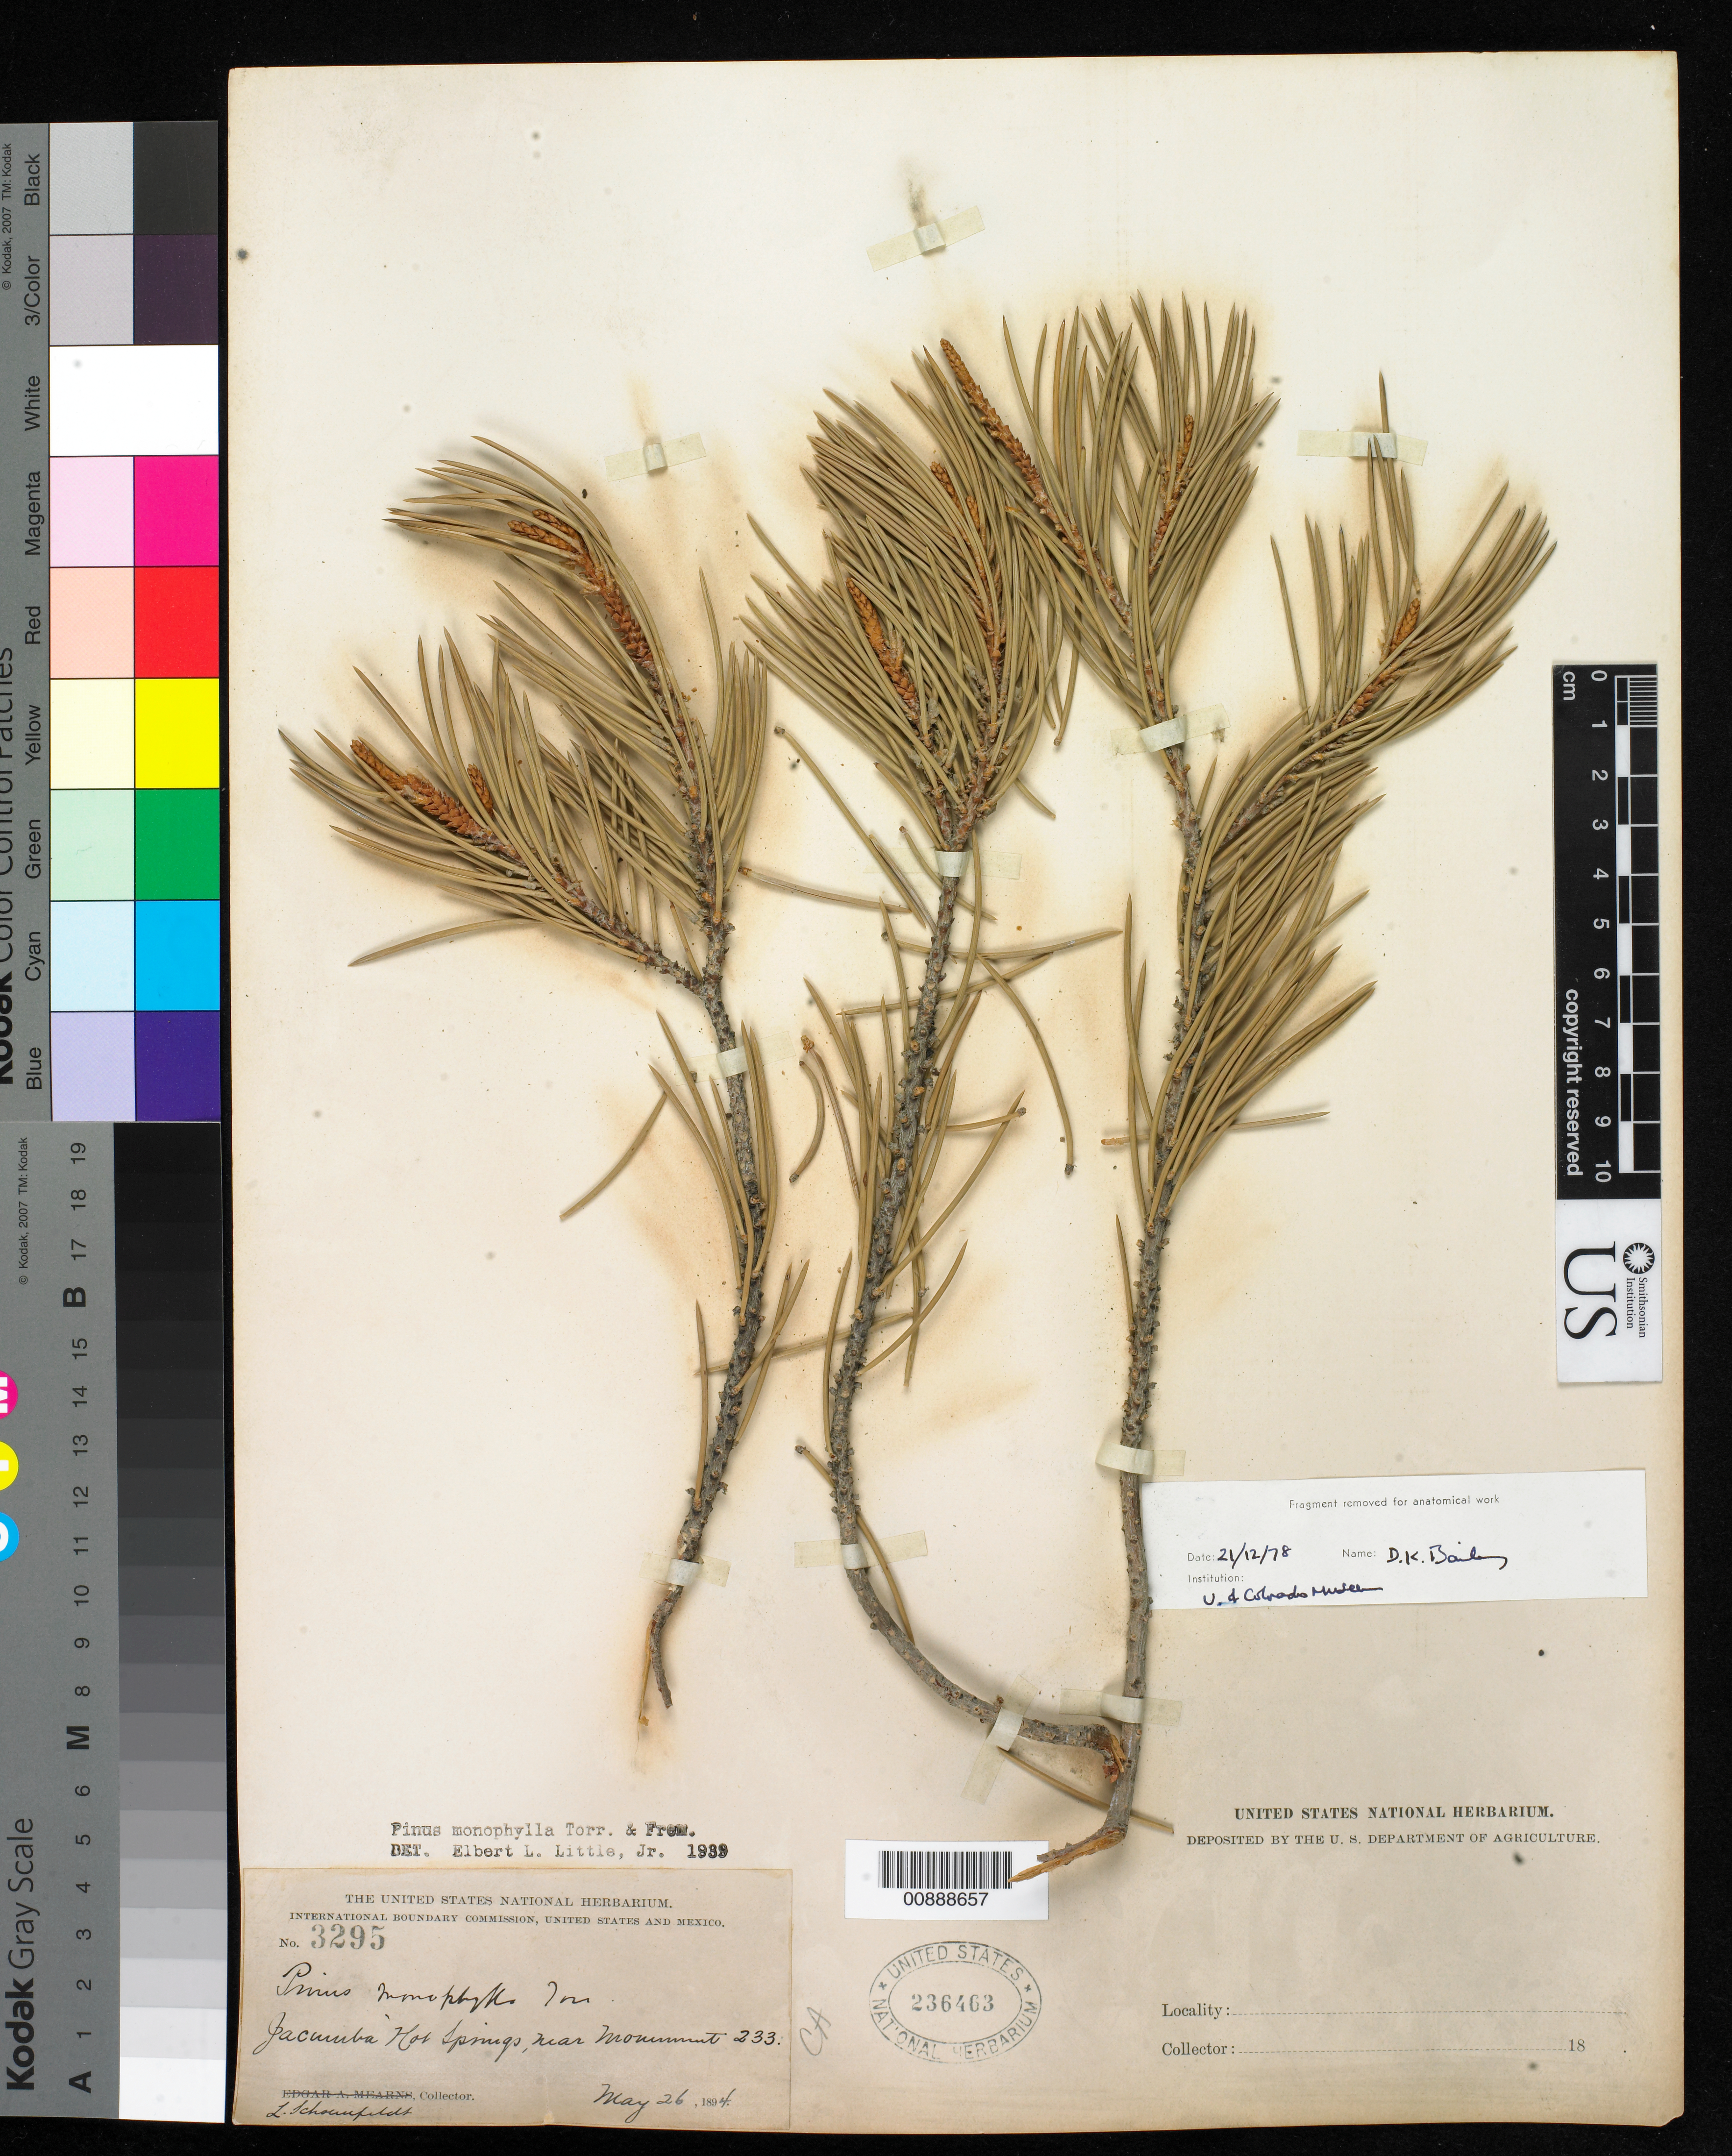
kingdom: Plantae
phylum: Tracheophyta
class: Pinopsida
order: Pinales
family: Pinaceae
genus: Pinus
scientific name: Pinus monophylla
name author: Torr. & Frém.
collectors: L. Schoenfeldt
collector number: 3295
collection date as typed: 26 May 1894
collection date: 1894-05-26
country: United States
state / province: California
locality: Jacumba Hot Springs, near monument 233.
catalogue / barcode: US 236463